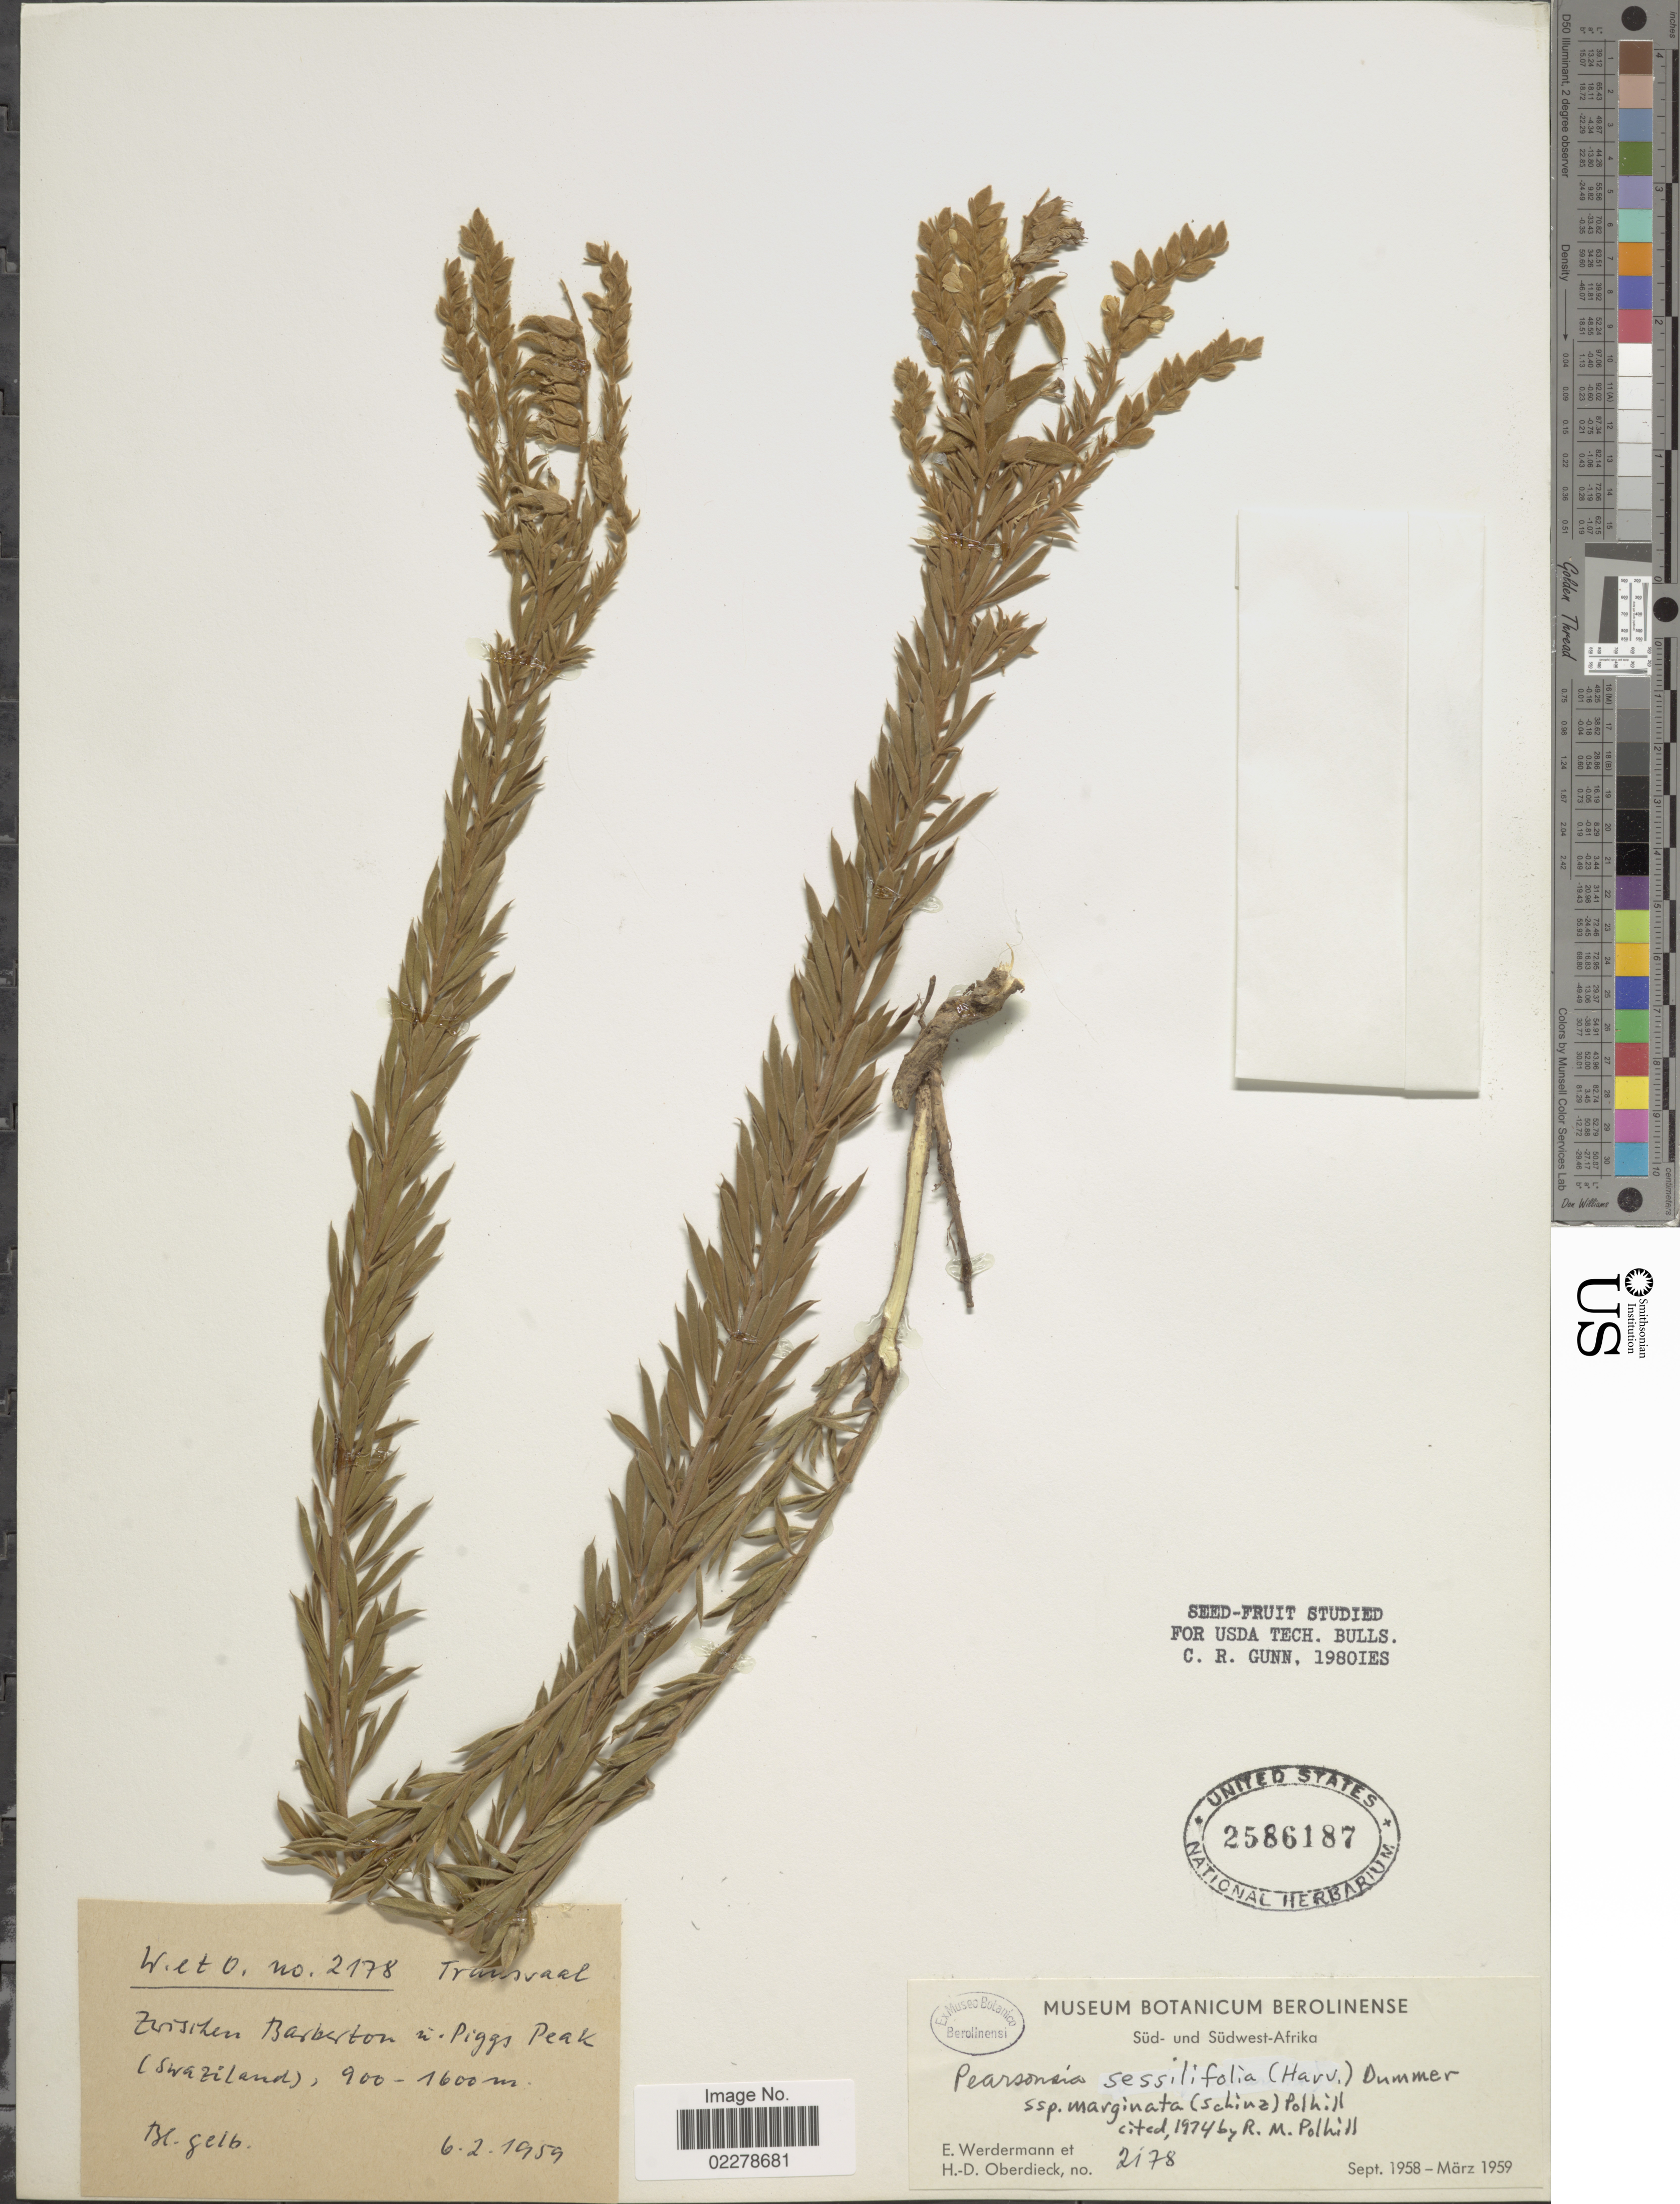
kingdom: Plantae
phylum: Tracheophyta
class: Magnoliopsida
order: Fabales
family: Fabaceae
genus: Pearsonia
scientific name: Pearsonia sessilifolia subsp. marginata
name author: (Schinz) Polhill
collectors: E. Werdermann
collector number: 2178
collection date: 1959-02-06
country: Eswatini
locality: Süd - und Südwest-Afrika.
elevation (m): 900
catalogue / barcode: US 2586187